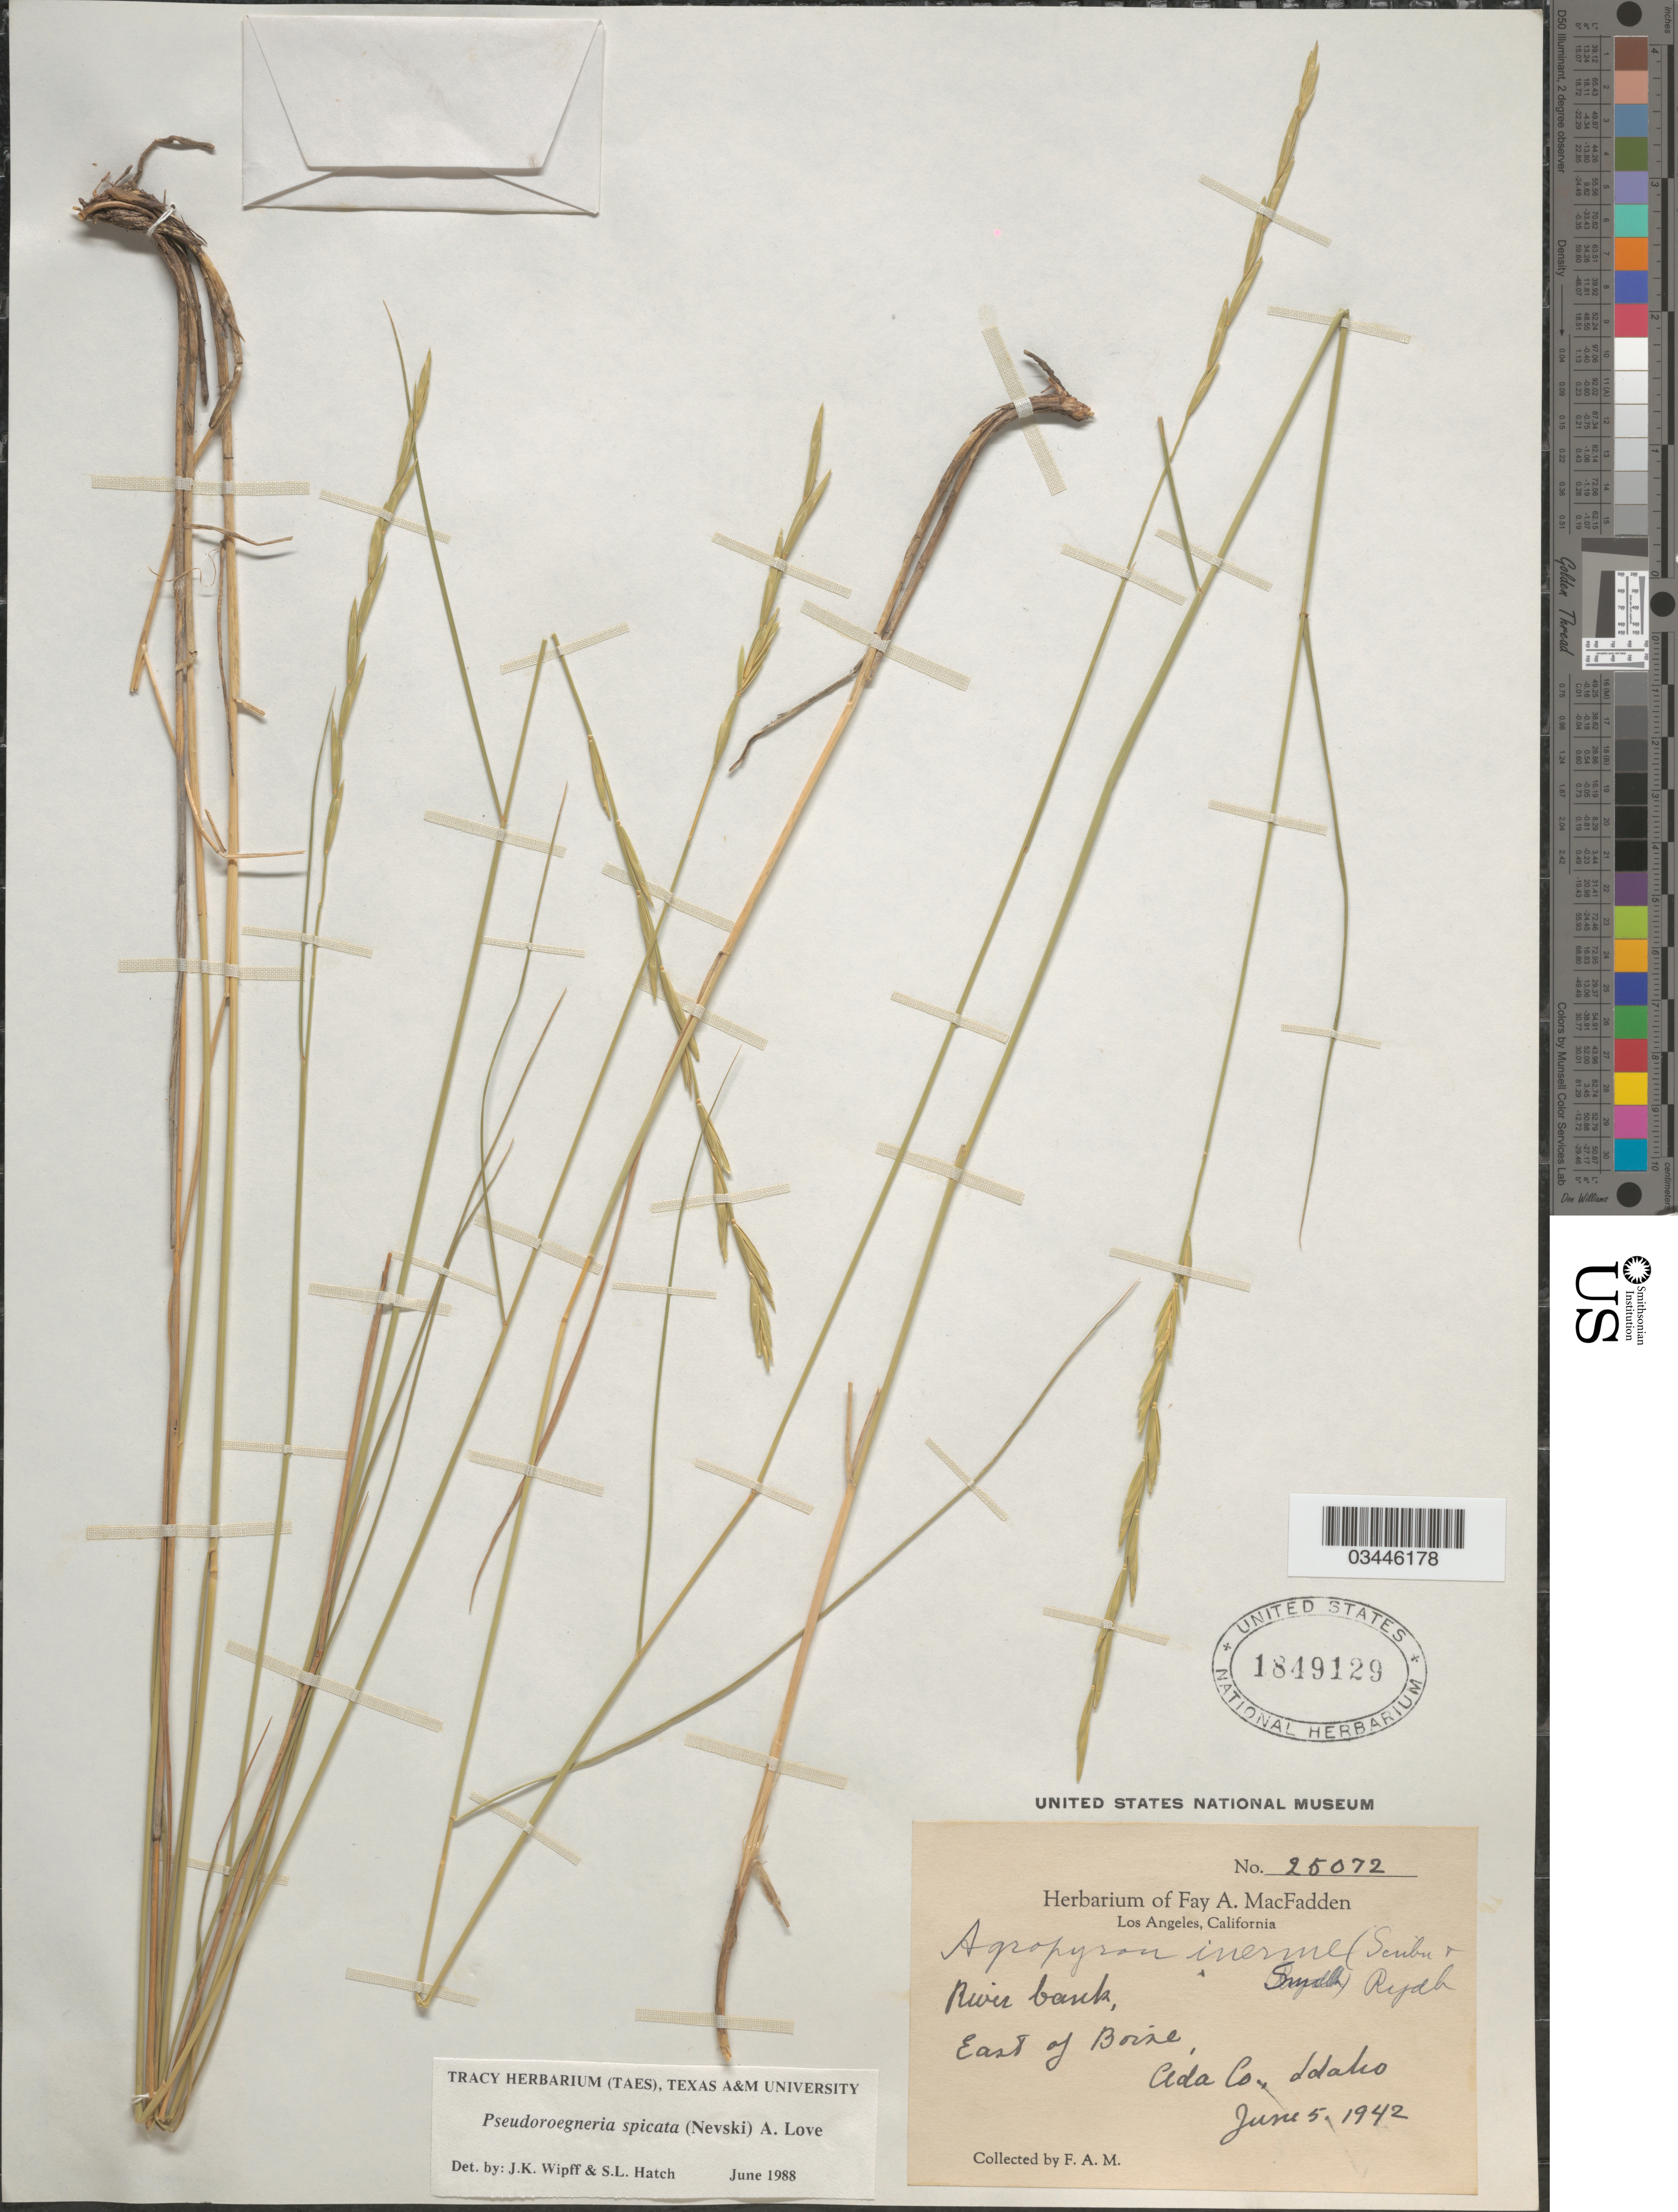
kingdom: Plantae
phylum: Tracheophyta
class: Liliopsida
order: Poales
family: Poaceae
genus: Pseudoroegneria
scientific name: Pseudoroegneria spicata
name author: (Pursh) Á. Löve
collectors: F. MacFadden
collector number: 25072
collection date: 1942-06-05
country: United States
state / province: Idaho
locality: River bank, East of Boise, Ada Co.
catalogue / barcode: US 1849129